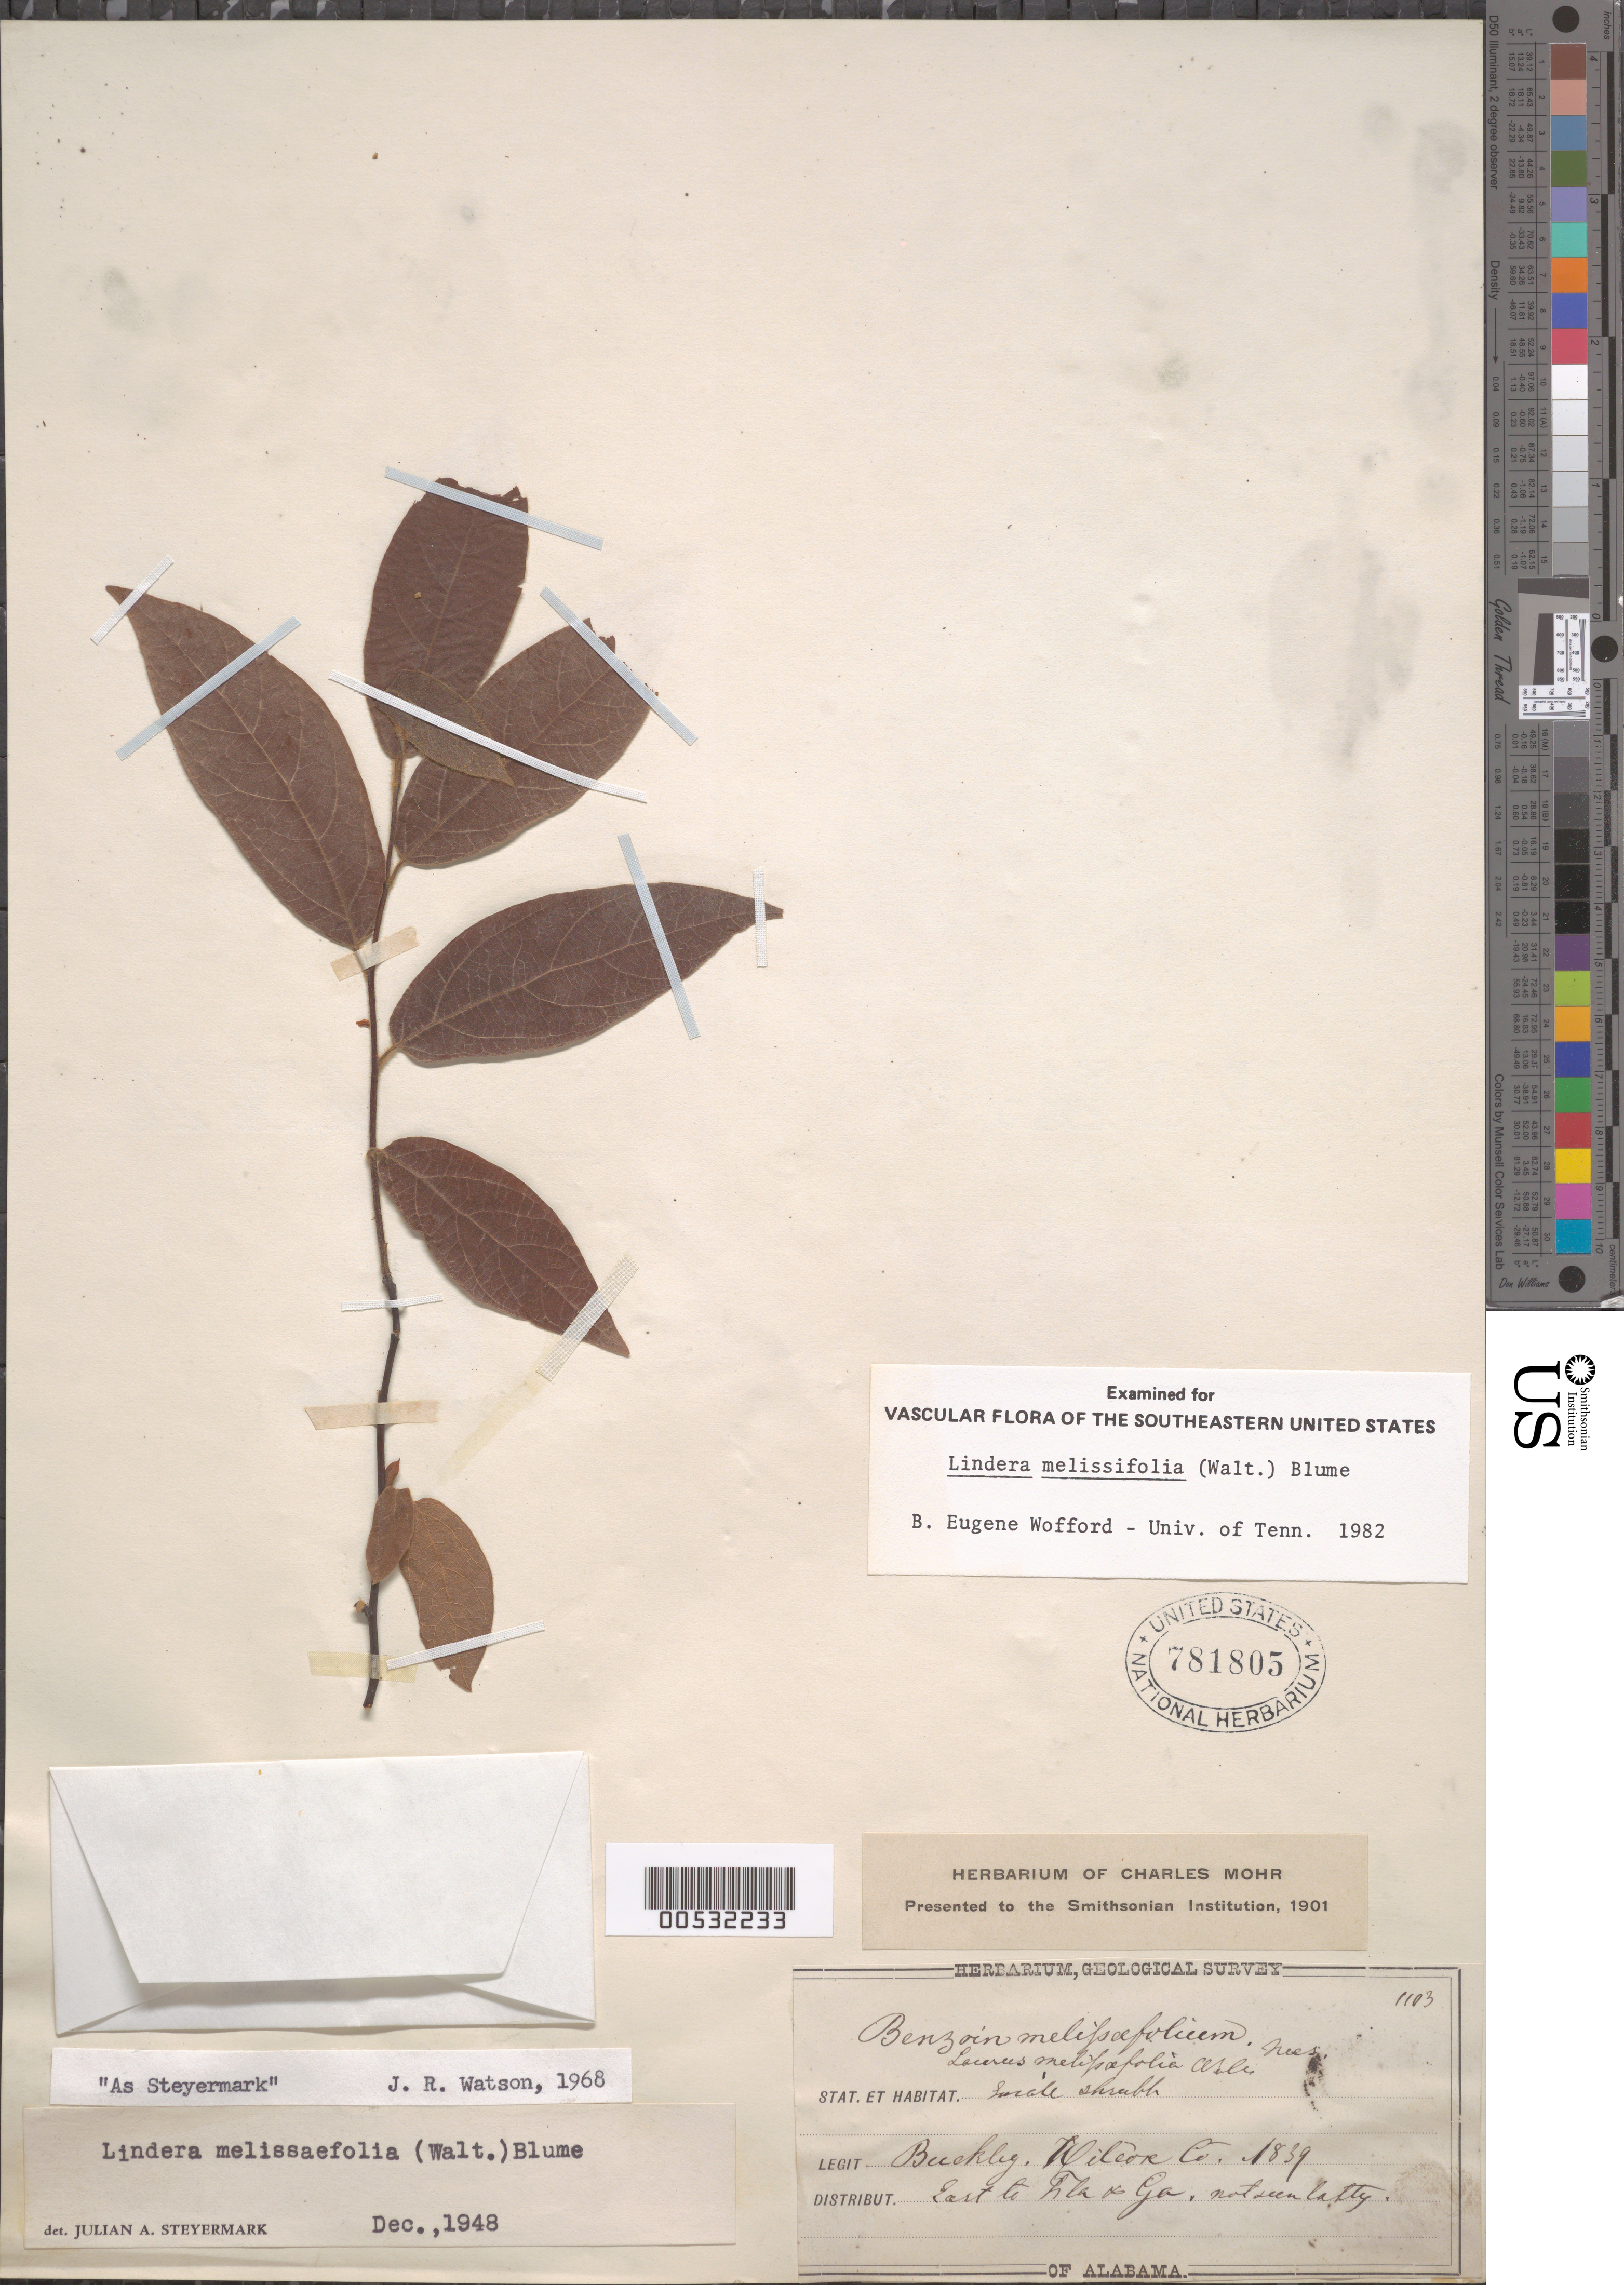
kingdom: Plantae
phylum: Tracheophyta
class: Magnoliopsida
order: Laurales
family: Lauraceae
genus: Lindera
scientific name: Lindera melissifolia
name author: (Walter) Blume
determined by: Steyermark, Julian A., (VEN)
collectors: W. Buckly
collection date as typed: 1839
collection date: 1839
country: United States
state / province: Alabama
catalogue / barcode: US 781805